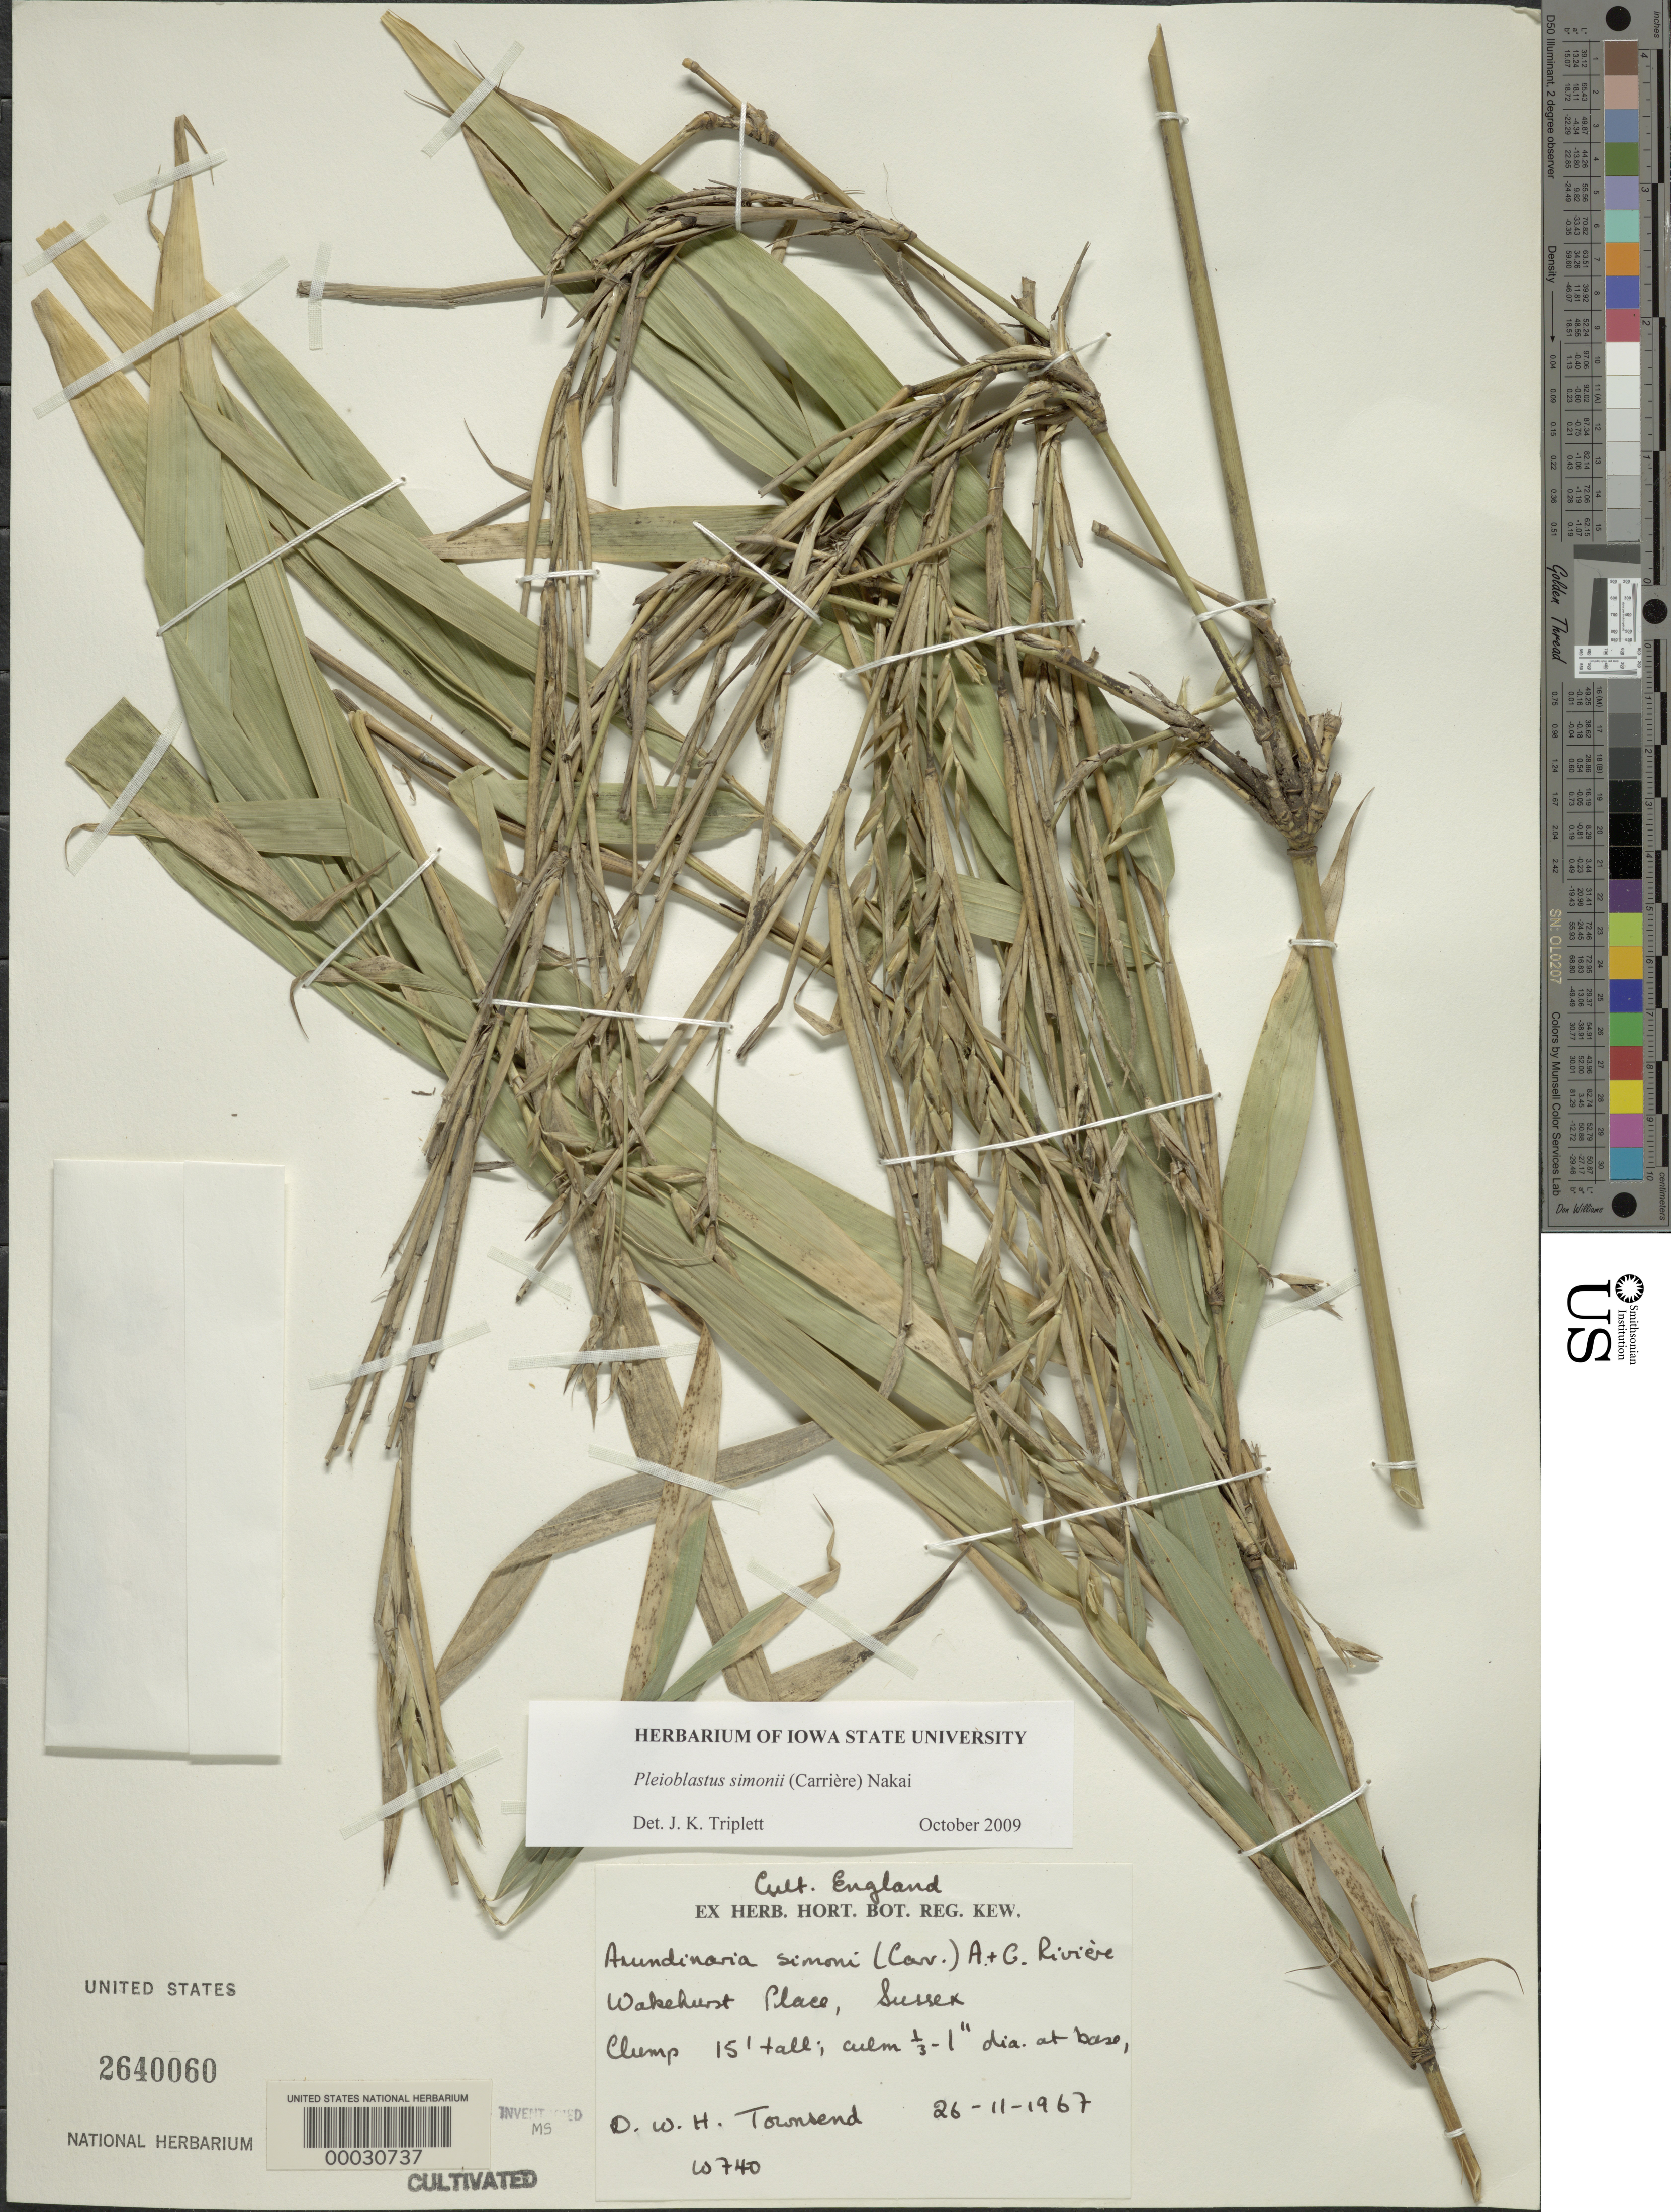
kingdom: Plantae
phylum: Tracheophyta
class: Liliopsida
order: Poales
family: Poaceae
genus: Pleioblastus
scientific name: Pleioblastus simonii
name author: (Carrière) Nakai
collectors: D. W. H. Townsend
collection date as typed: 26 Nov 1967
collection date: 1967-11-26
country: United Kingdom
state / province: England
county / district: East Sussex / West Sussex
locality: Wakehurst place-sussex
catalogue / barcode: US 2640060